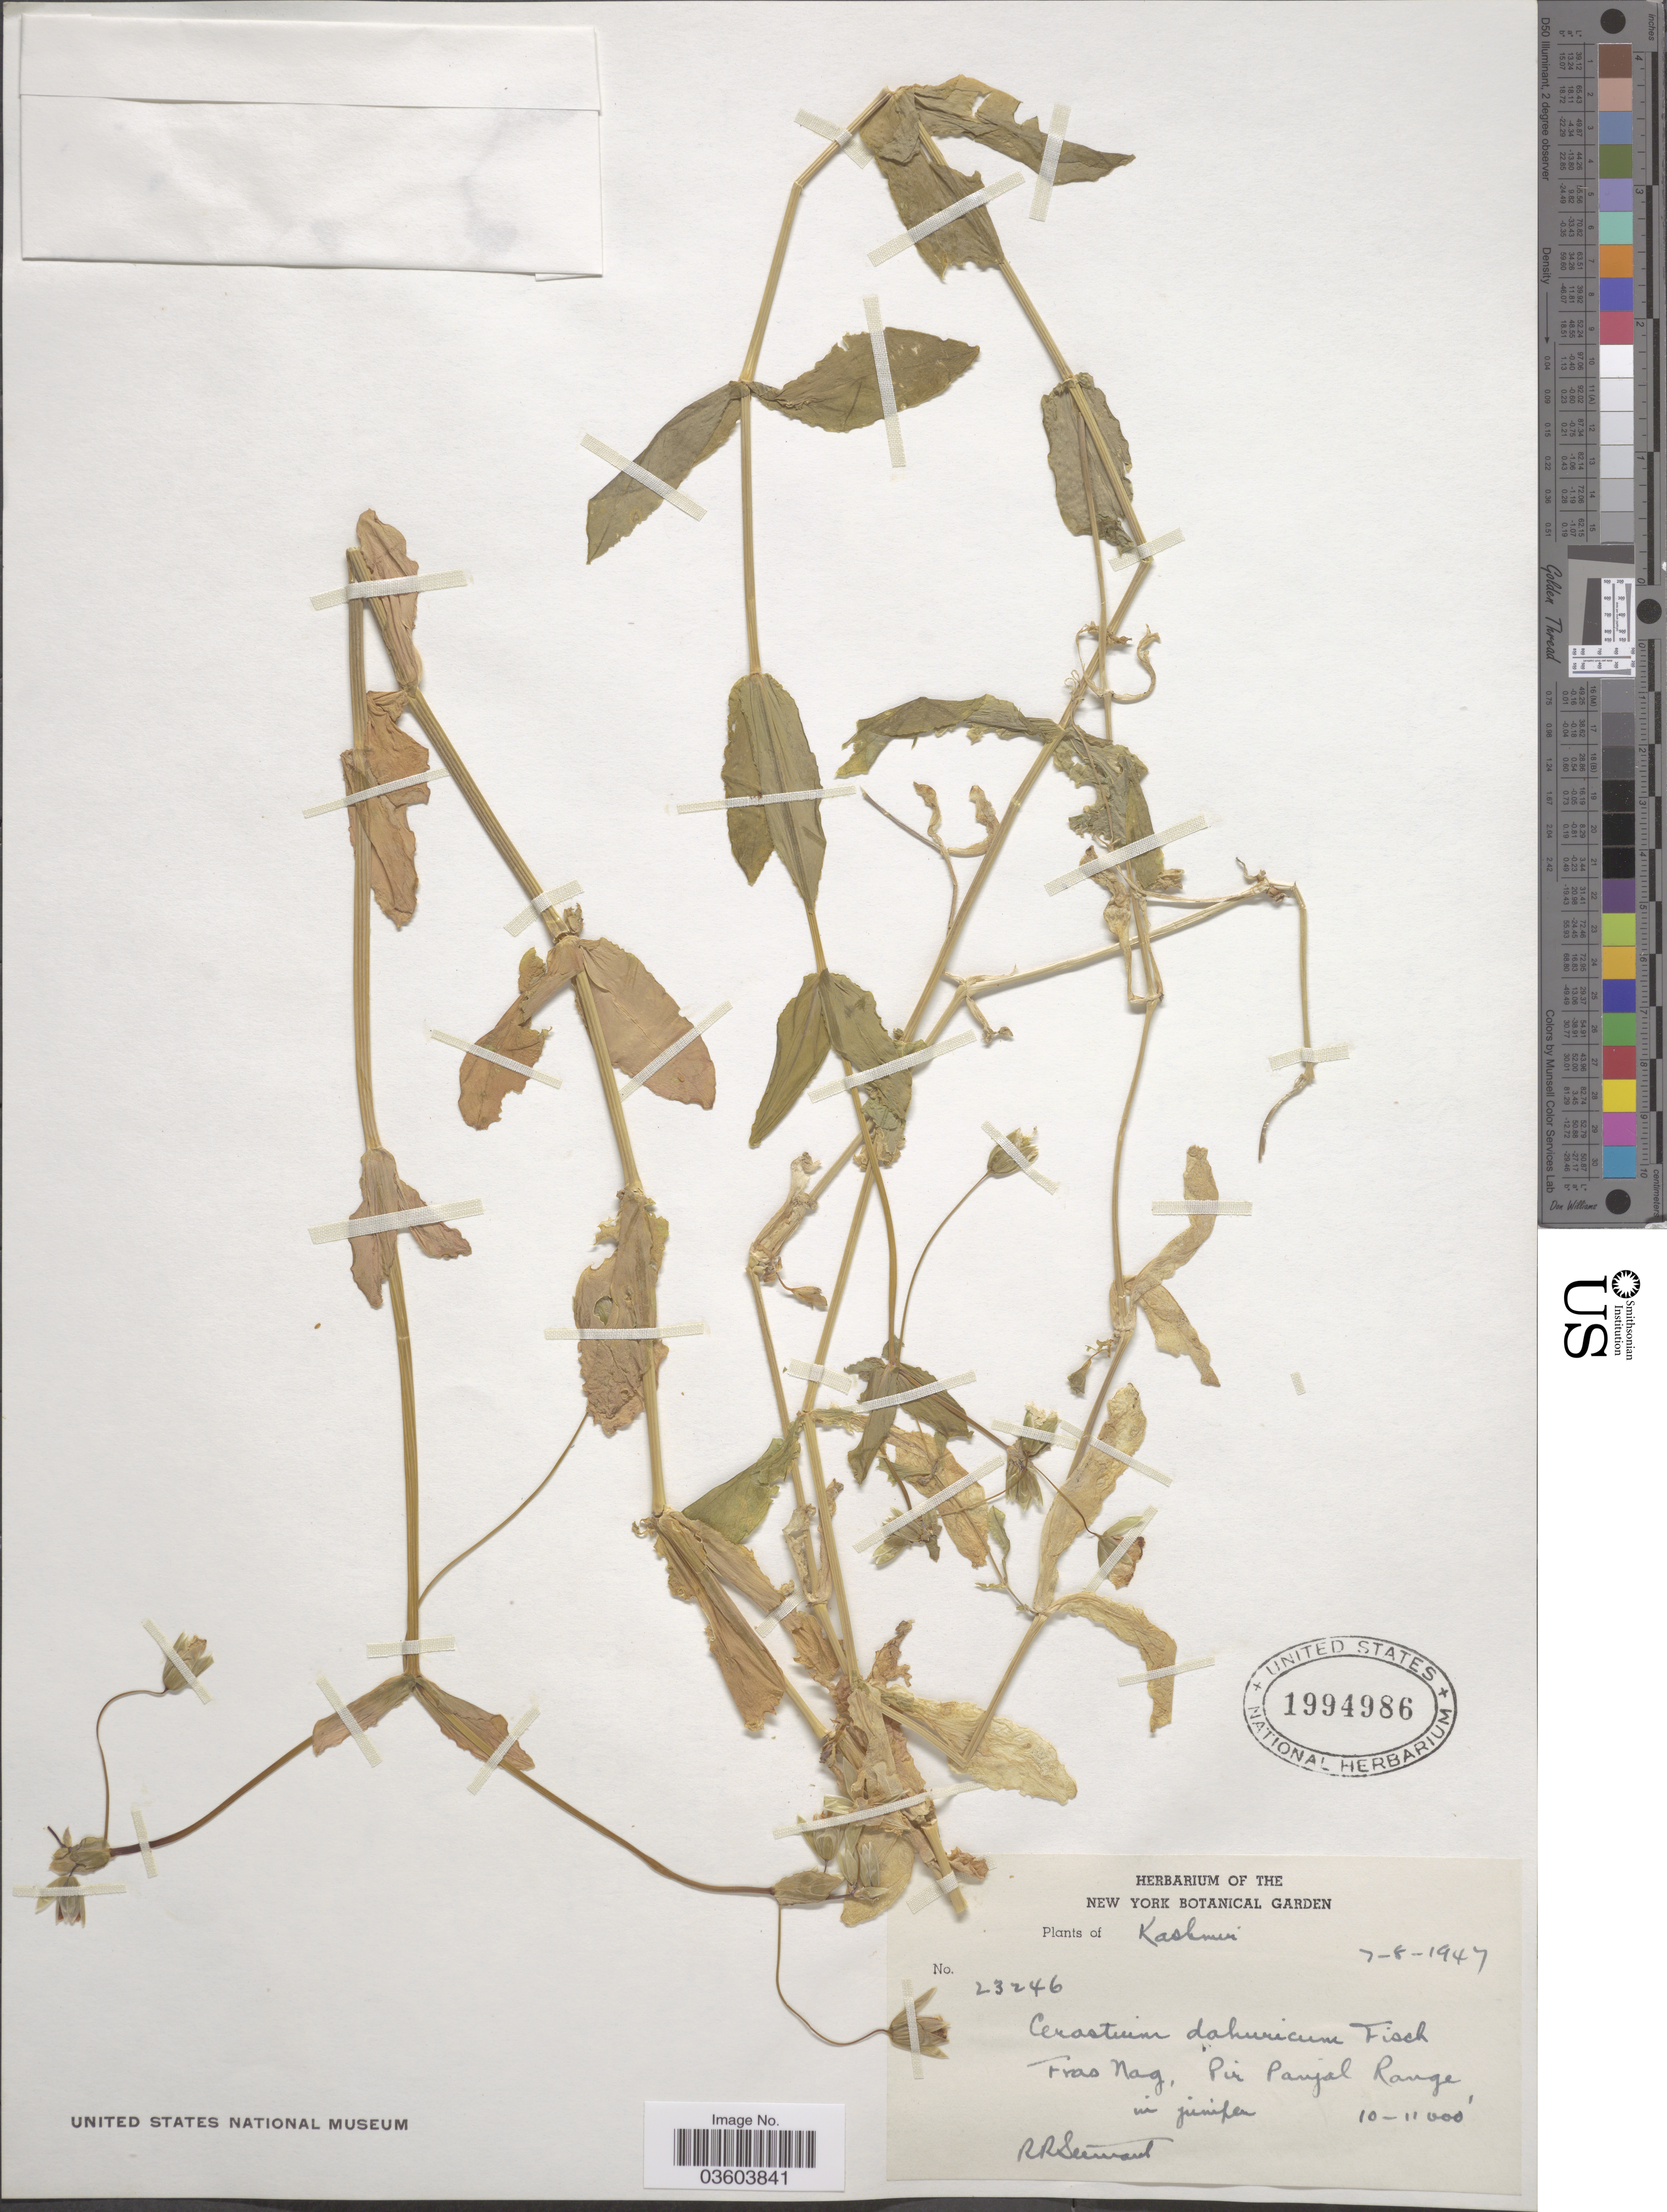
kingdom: Plantae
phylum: Tracheophyta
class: Magnoliopsida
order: Caryophyllales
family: Caryophyllaceae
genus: Cerastium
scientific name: Cerastium davuricum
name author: Fisch. ex Spreng.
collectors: R. Stewart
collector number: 23246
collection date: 1947-08-07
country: India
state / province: Jammu and Kashmir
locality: Kashmir. Fras Nag, Pir Panjal Range.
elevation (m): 3048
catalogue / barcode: US 1994986